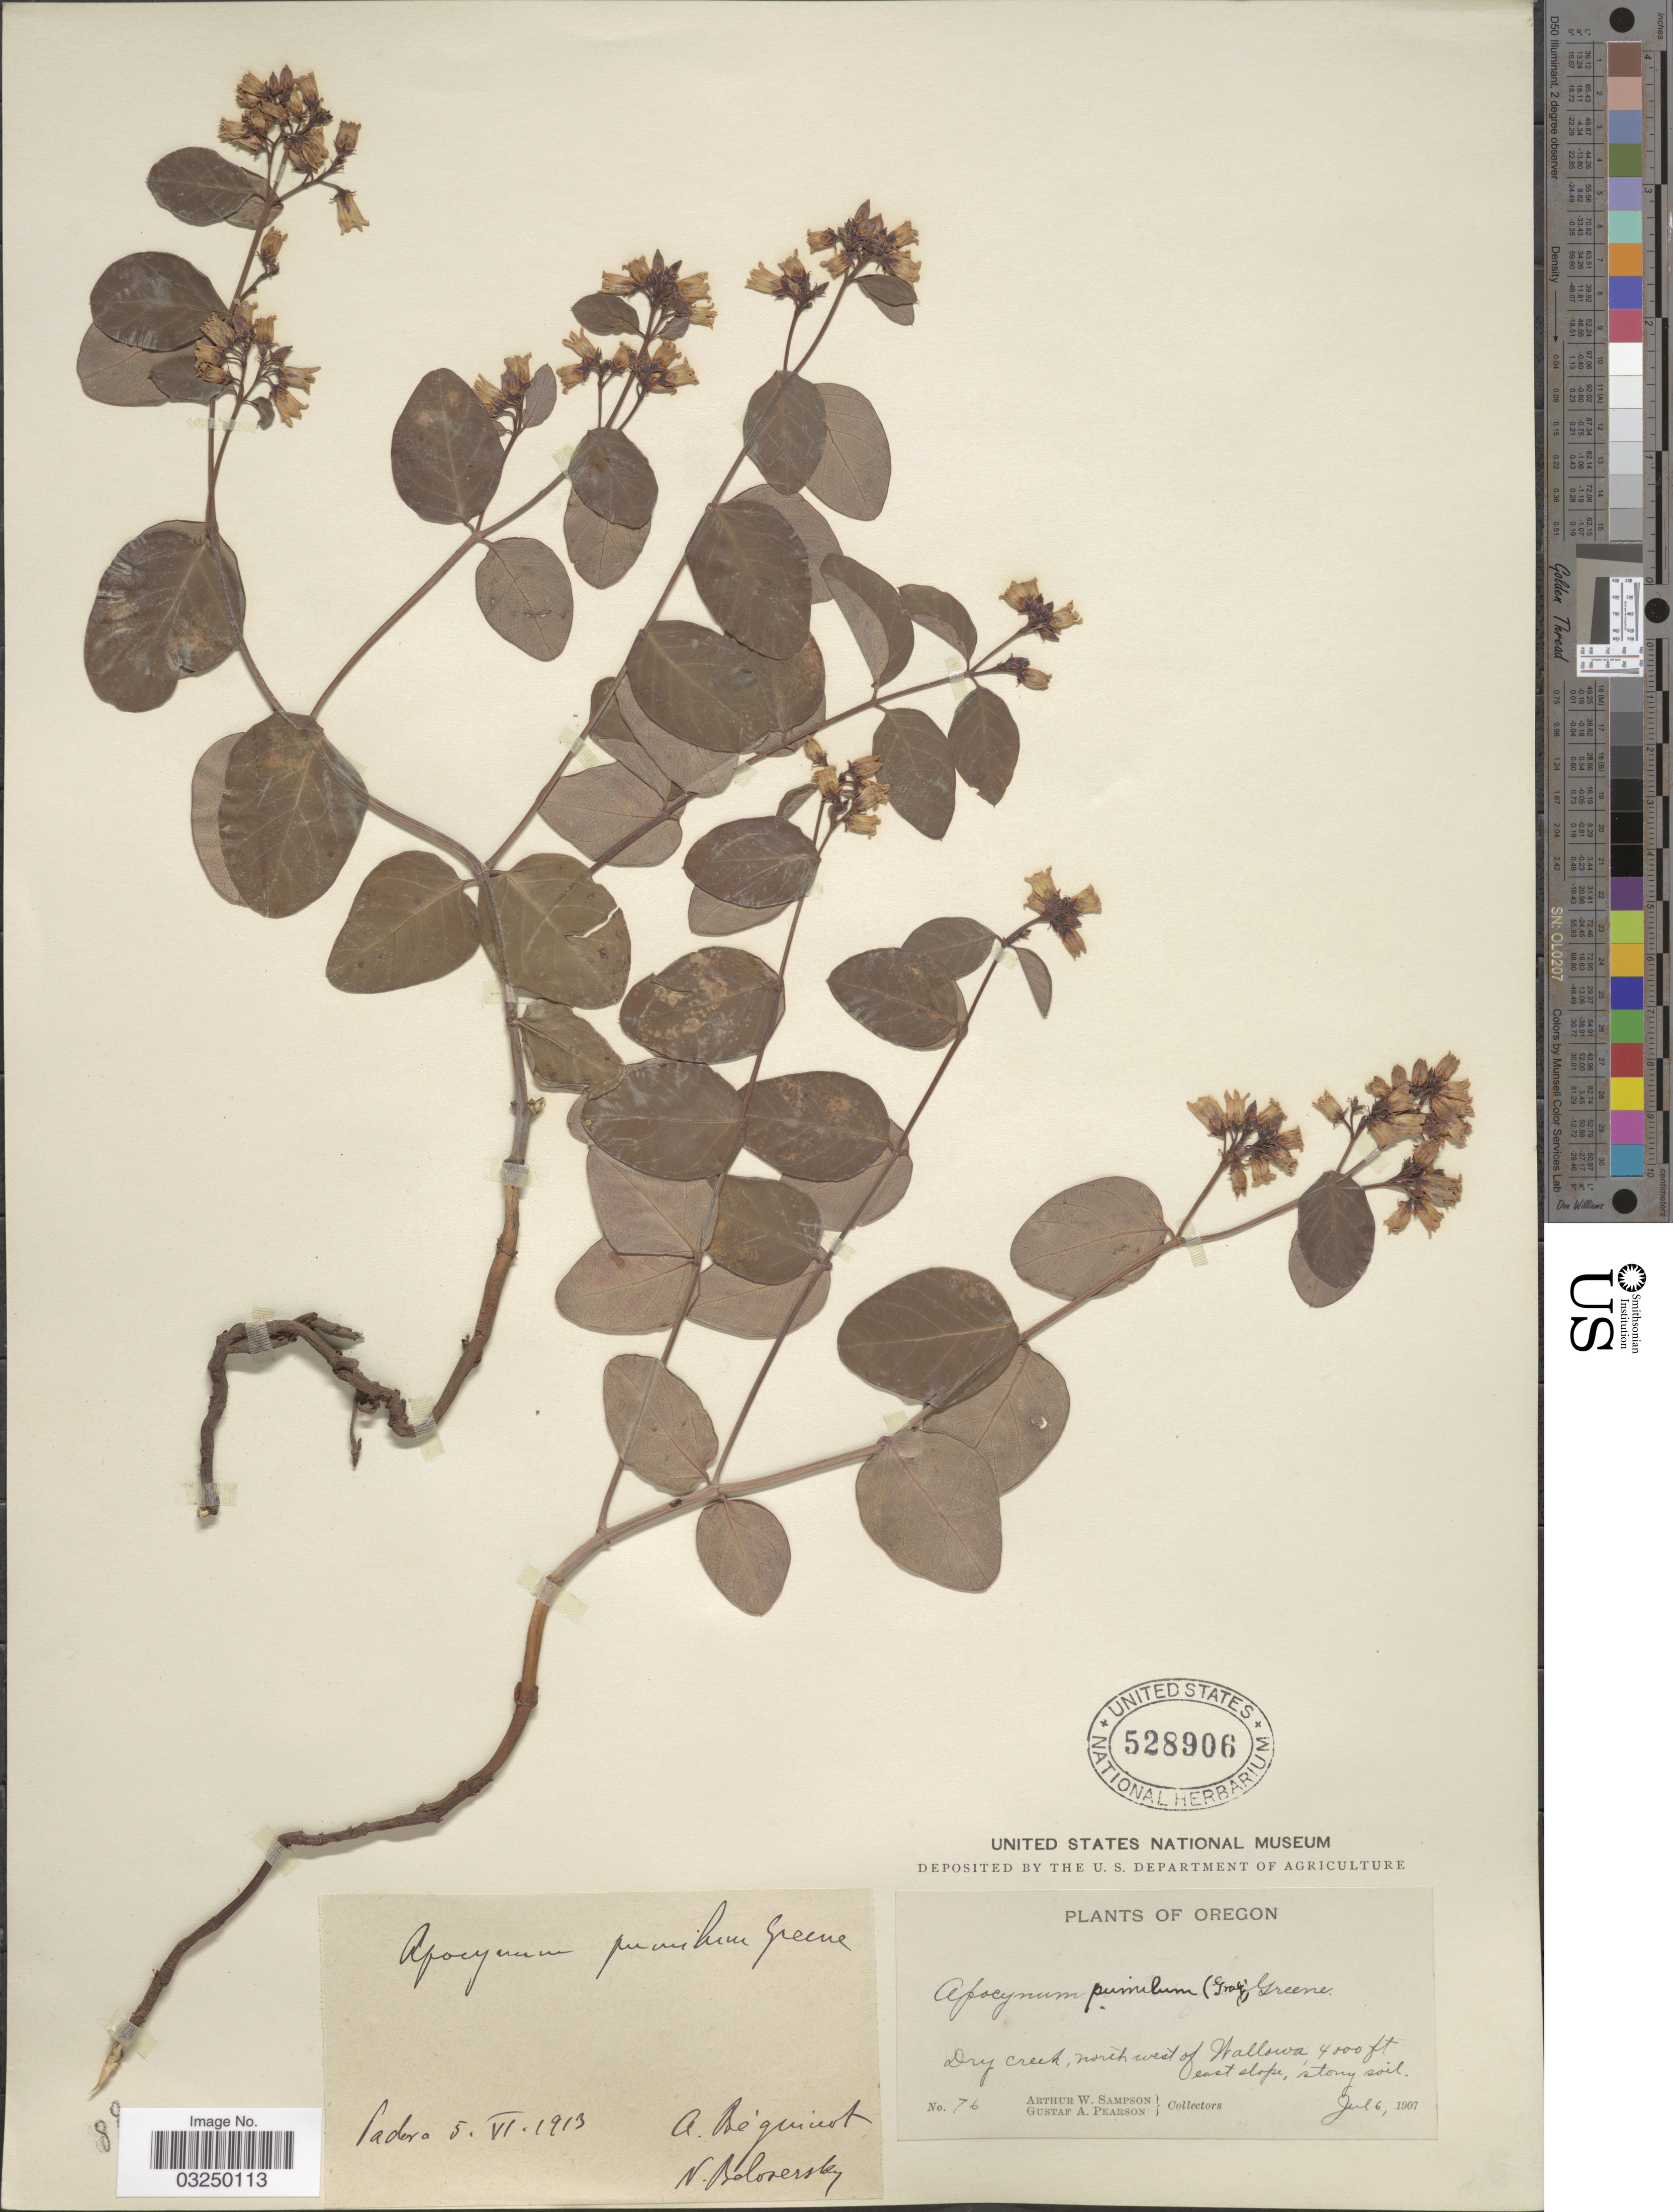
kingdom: Plantae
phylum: Tracheophyta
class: Magnoliopsida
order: Gentianales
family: Apocynaceae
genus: Apocynum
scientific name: Apocynum pumilum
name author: (A. Gray) Greene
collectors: A. Sampson & G. Pearson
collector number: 76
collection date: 1907-07-06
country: United States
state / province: Oregon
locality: Dry Creek, north west of Wallowa, east slope.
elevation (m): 1219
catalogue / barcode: US 528906